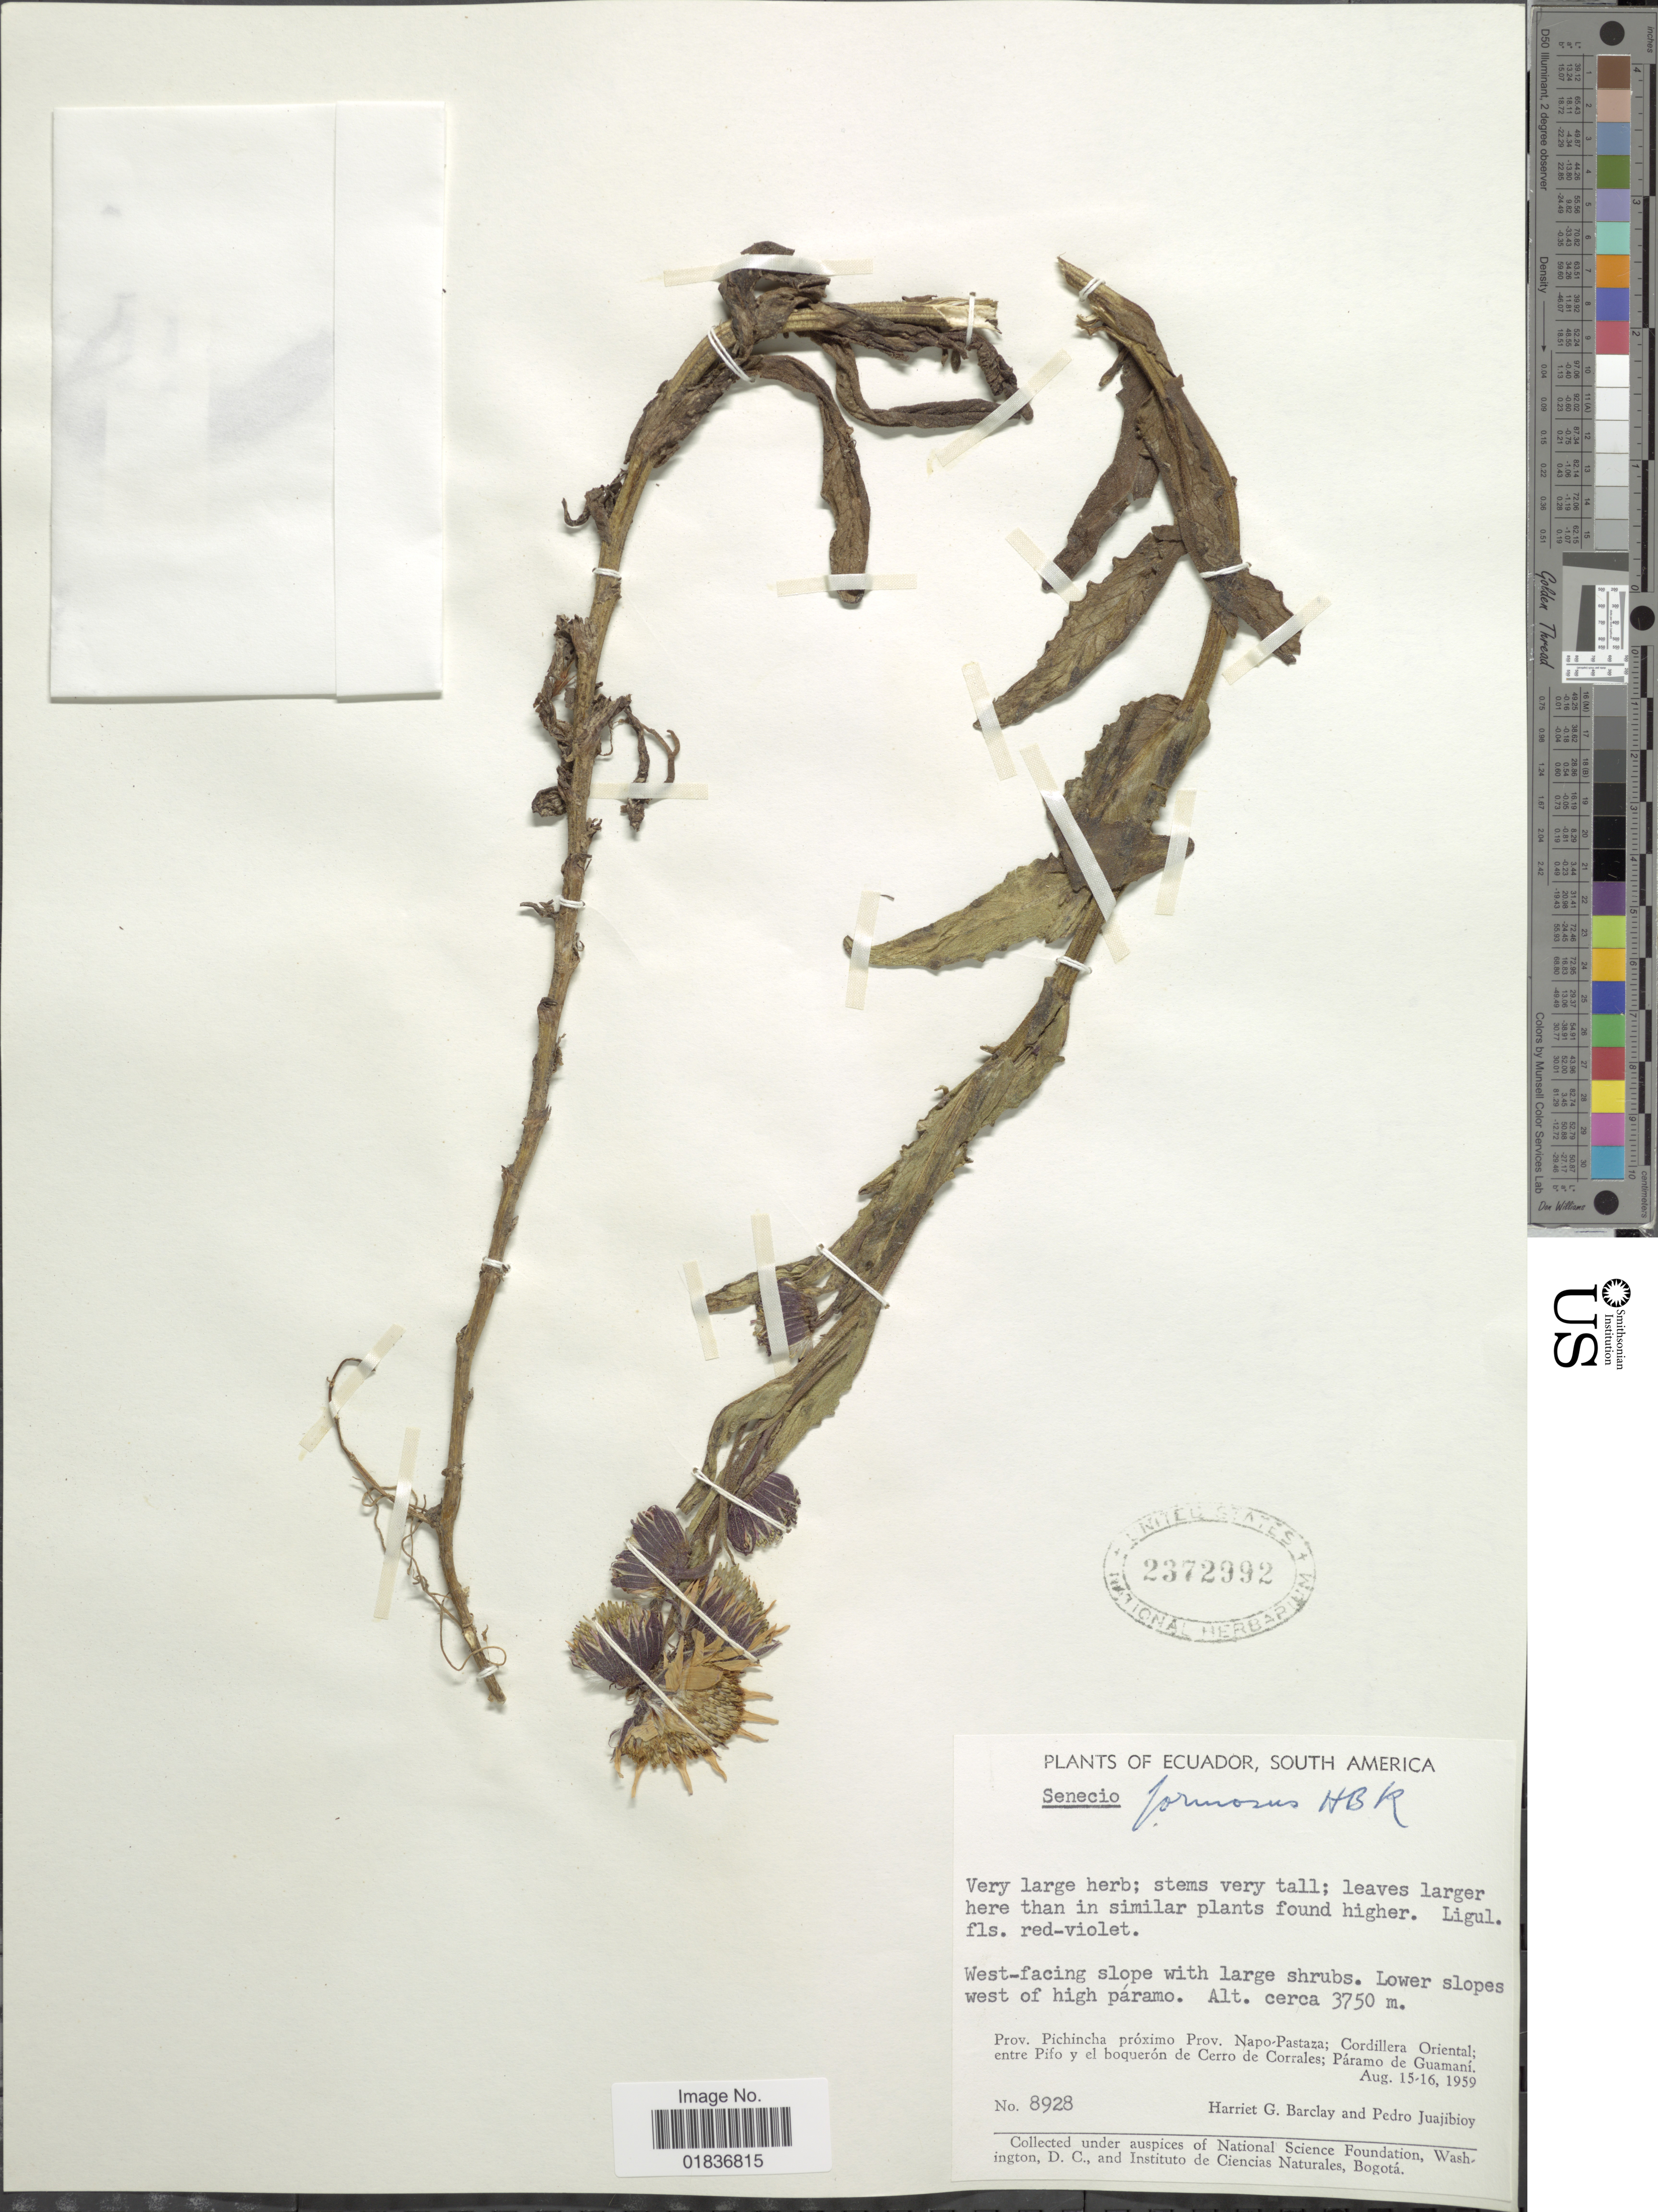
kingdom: Plantae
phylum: Tracheophyta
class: Magnoliopsida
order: Asterales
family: Asteraceae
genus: Senecio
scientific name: Senecio wedglacialis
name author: Cuatrec.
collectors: H. G. Barclay & P. Juajibioy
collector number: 8928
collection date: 1959-08-15/1959-08-16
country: Ecuador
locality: Prov. Pichincha proximo Prov. Napo-Pastaza; Cordillera Oriental; entre Pifo y el boqueron de Cerro de Corrales; Paramo de Guamani.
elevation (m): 3750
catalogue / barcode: US 2372992